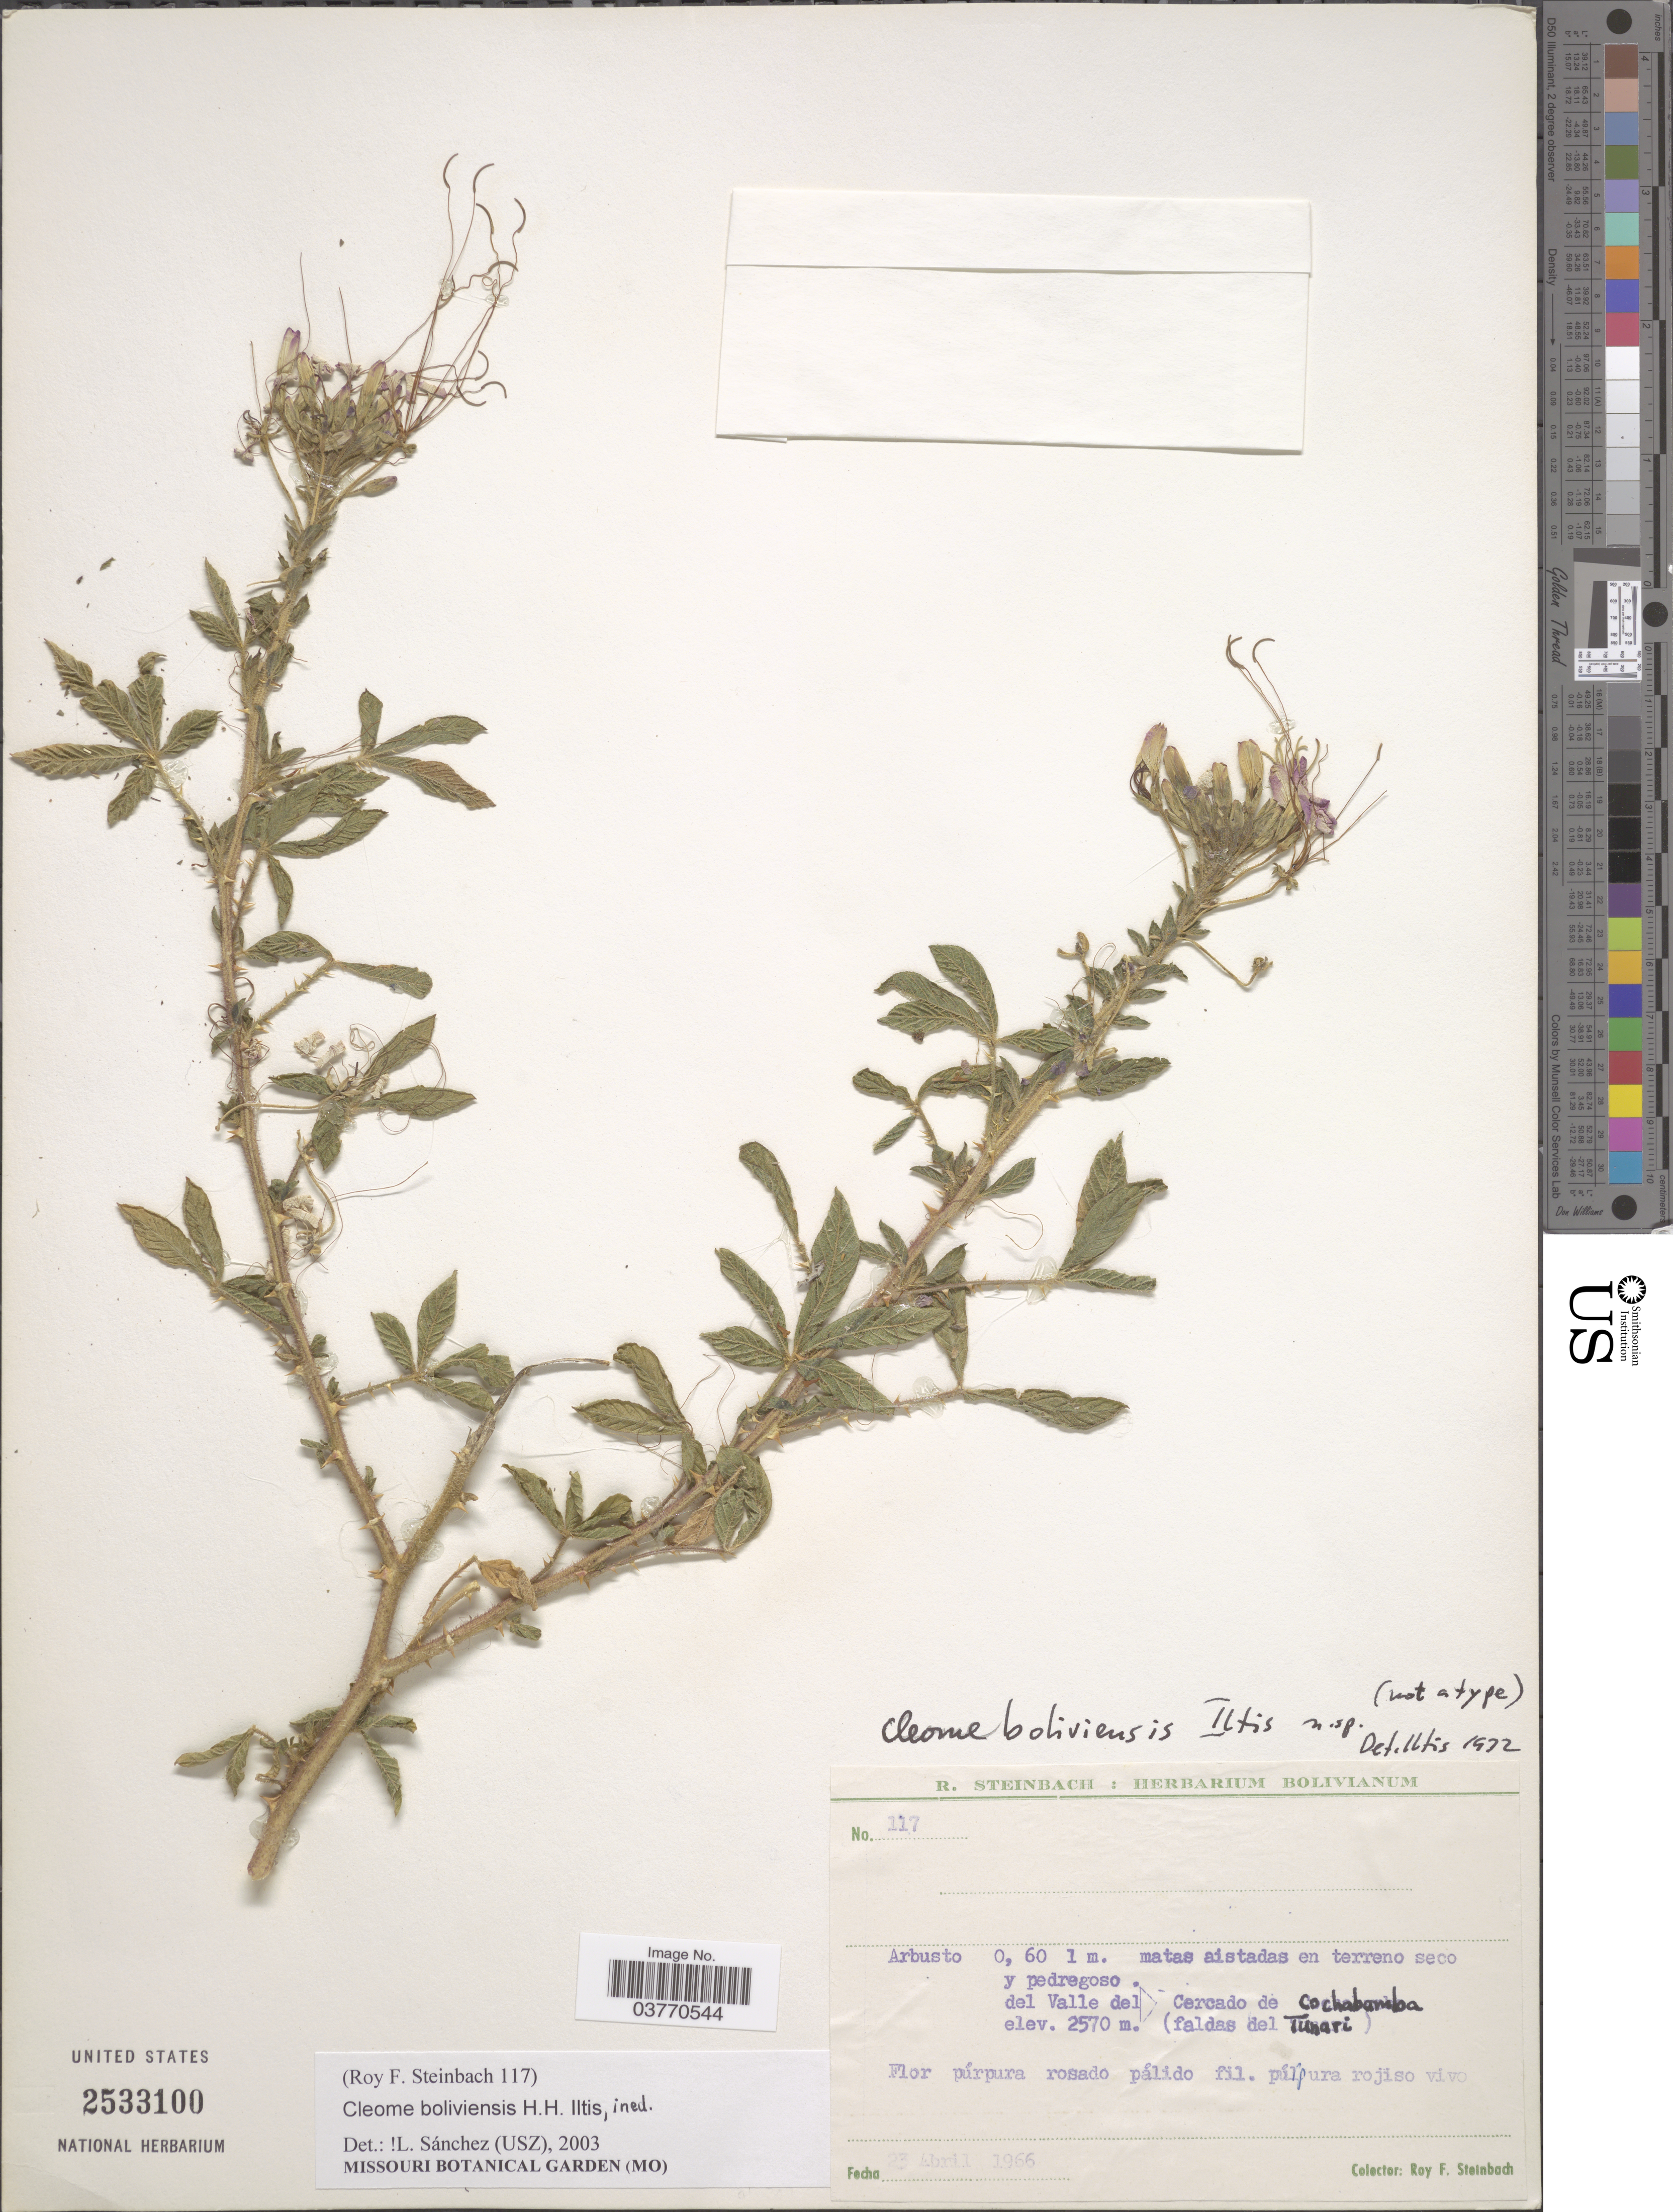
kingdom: Plantae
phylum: Tracheophyta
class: Magnoliopsida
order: Brassicales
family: Cleomaceae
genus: Tarenaya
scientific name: Tarenaya boliviensis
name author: (Iltis) Soares Neto & Roalson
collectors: R. F. Steinbach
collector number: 117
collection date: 1966-04-23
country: Bolivia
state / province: Cochabamba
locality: Del Valle del Cercado de Cochabamba (faldas del Tunari).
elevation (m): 2570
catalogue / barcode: US 2533100